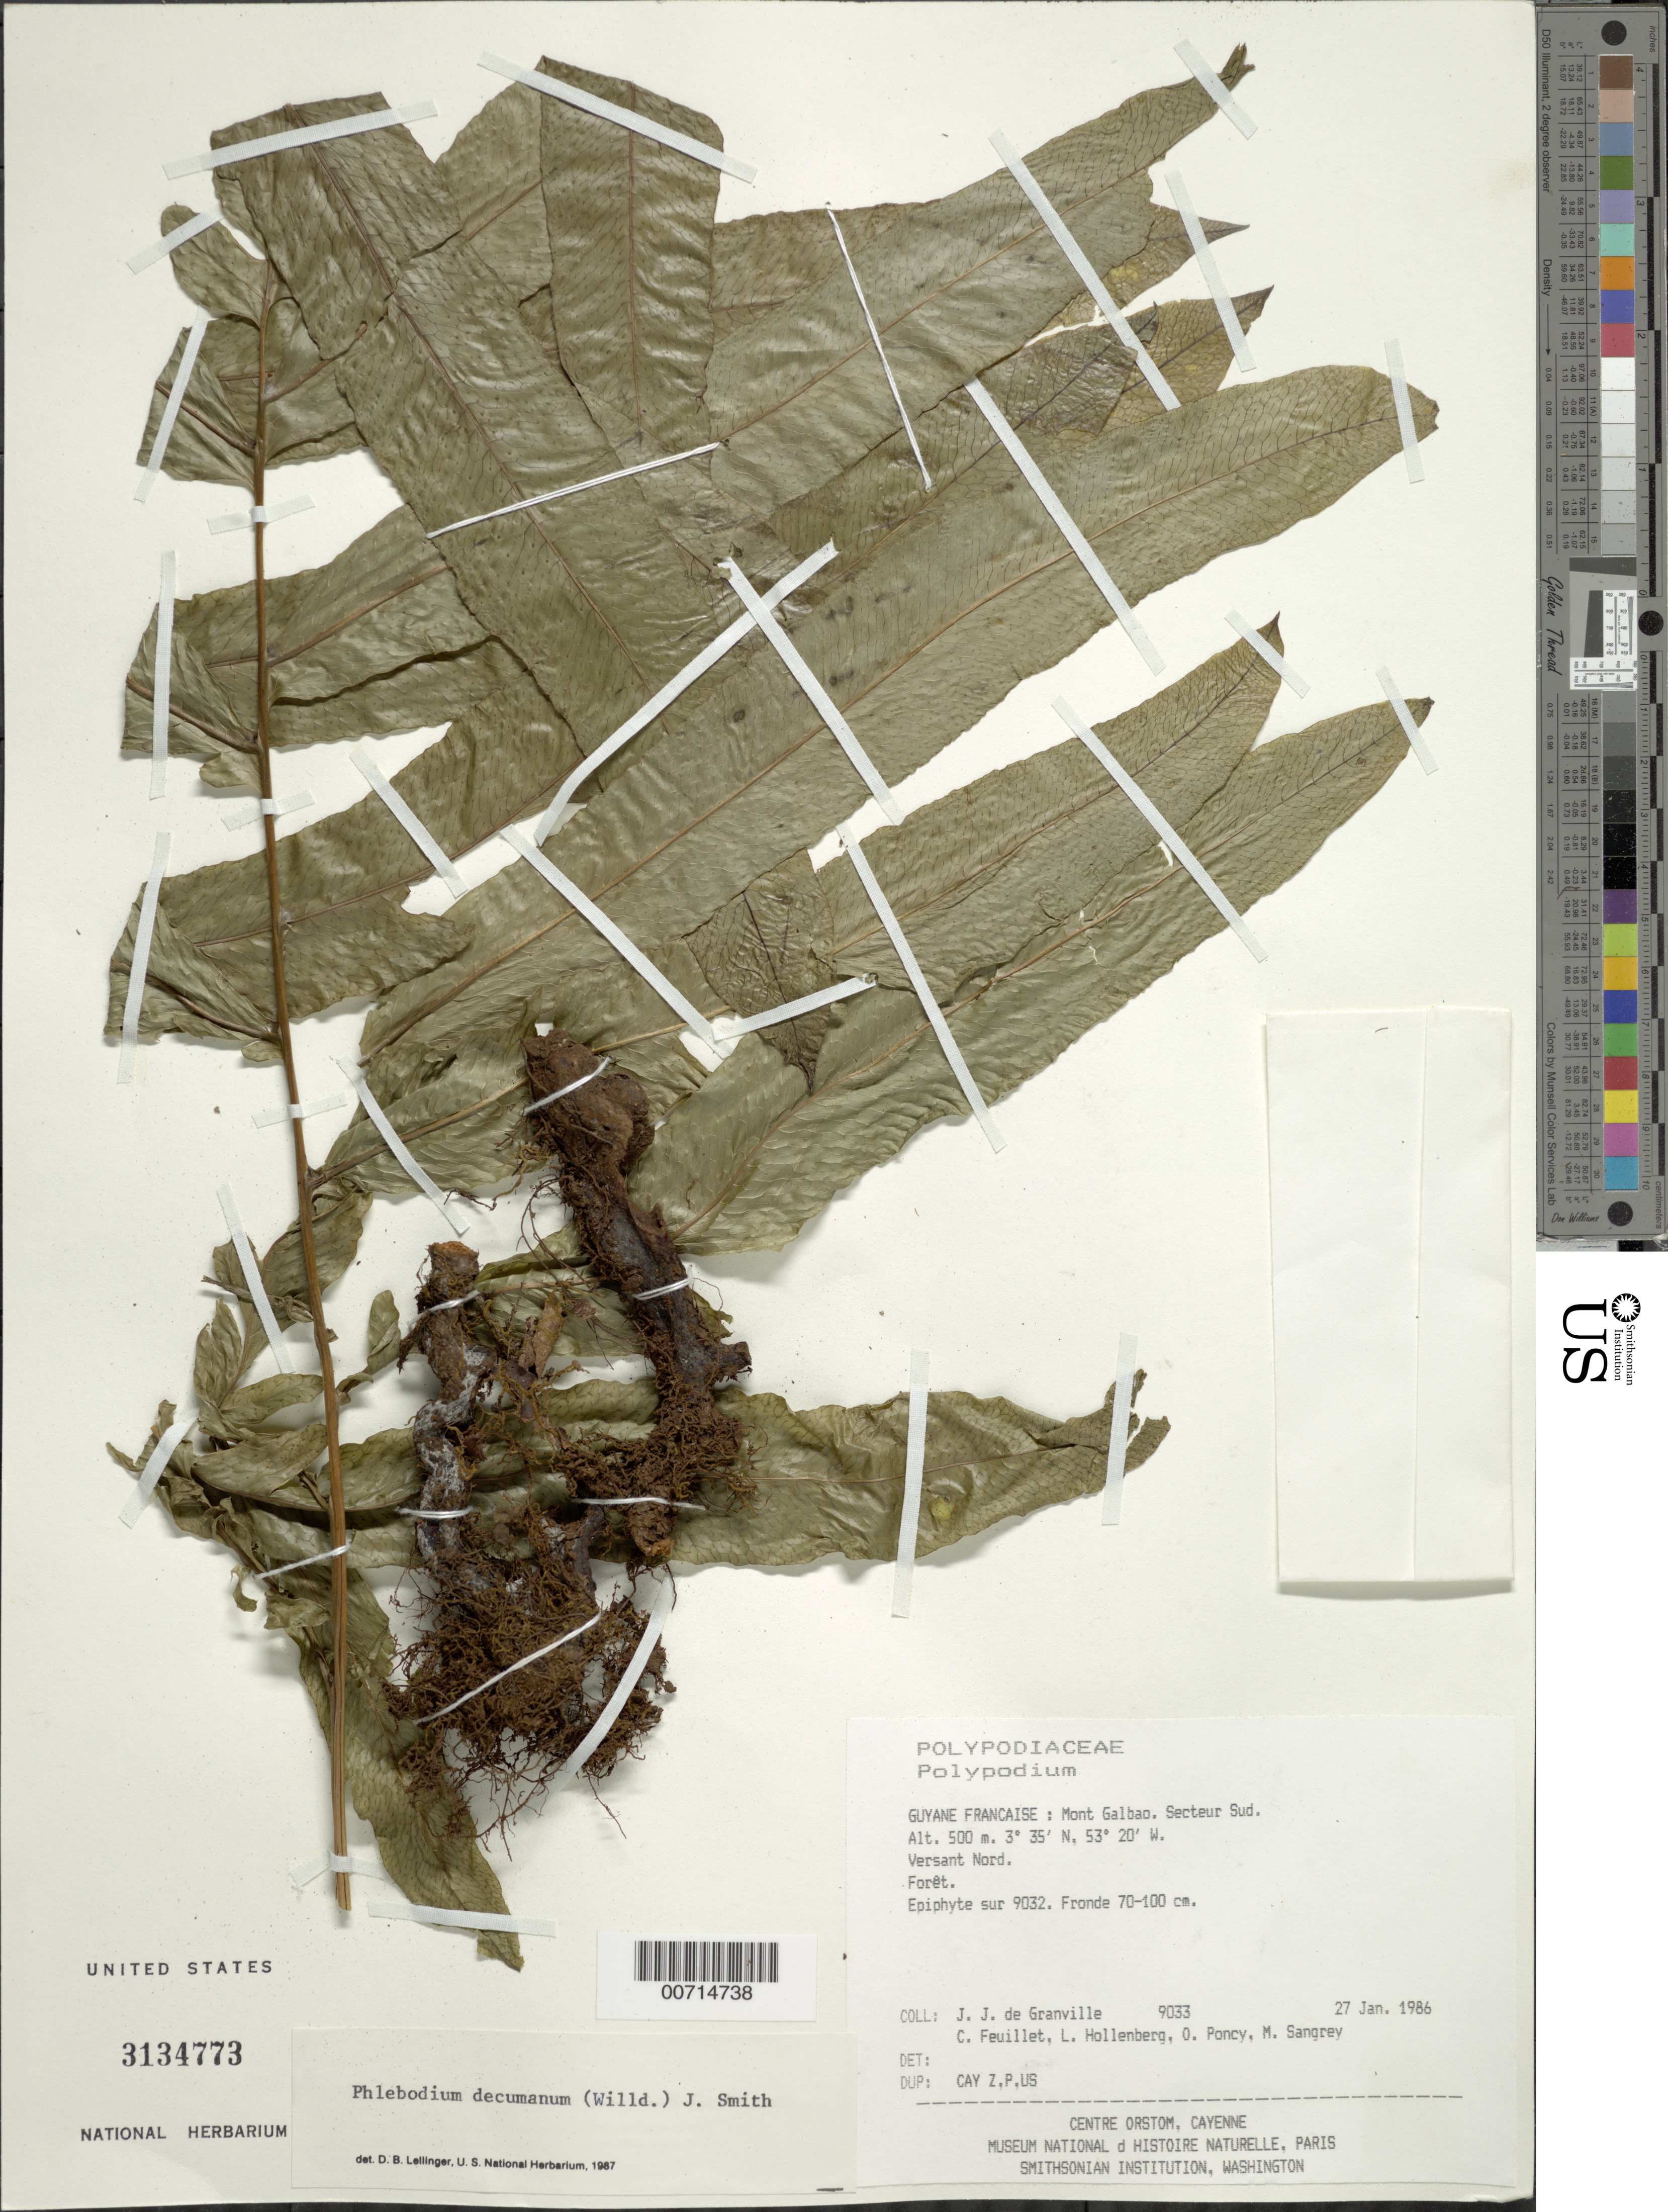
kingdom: Plantae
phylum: Tracheophyta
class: Polypodiopsida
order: Polypodiales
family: Polypodiaceae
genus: Serpocaulon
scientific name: Serpocaulon triseriale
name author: (Sw.) A.R. Sm.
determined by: Boudrie, M.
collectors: J.-J. de Granville, C. Feuillet, L. Hollenberg, O. Poncy & M. S. Sangrey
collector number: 9033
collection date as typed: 27-Jan-86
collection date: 1986-01-27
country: French Guiana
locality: Mont Galbao. Secteur Sud. Versant Nord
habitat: Forêt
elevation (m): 500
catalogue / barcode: US 3134773